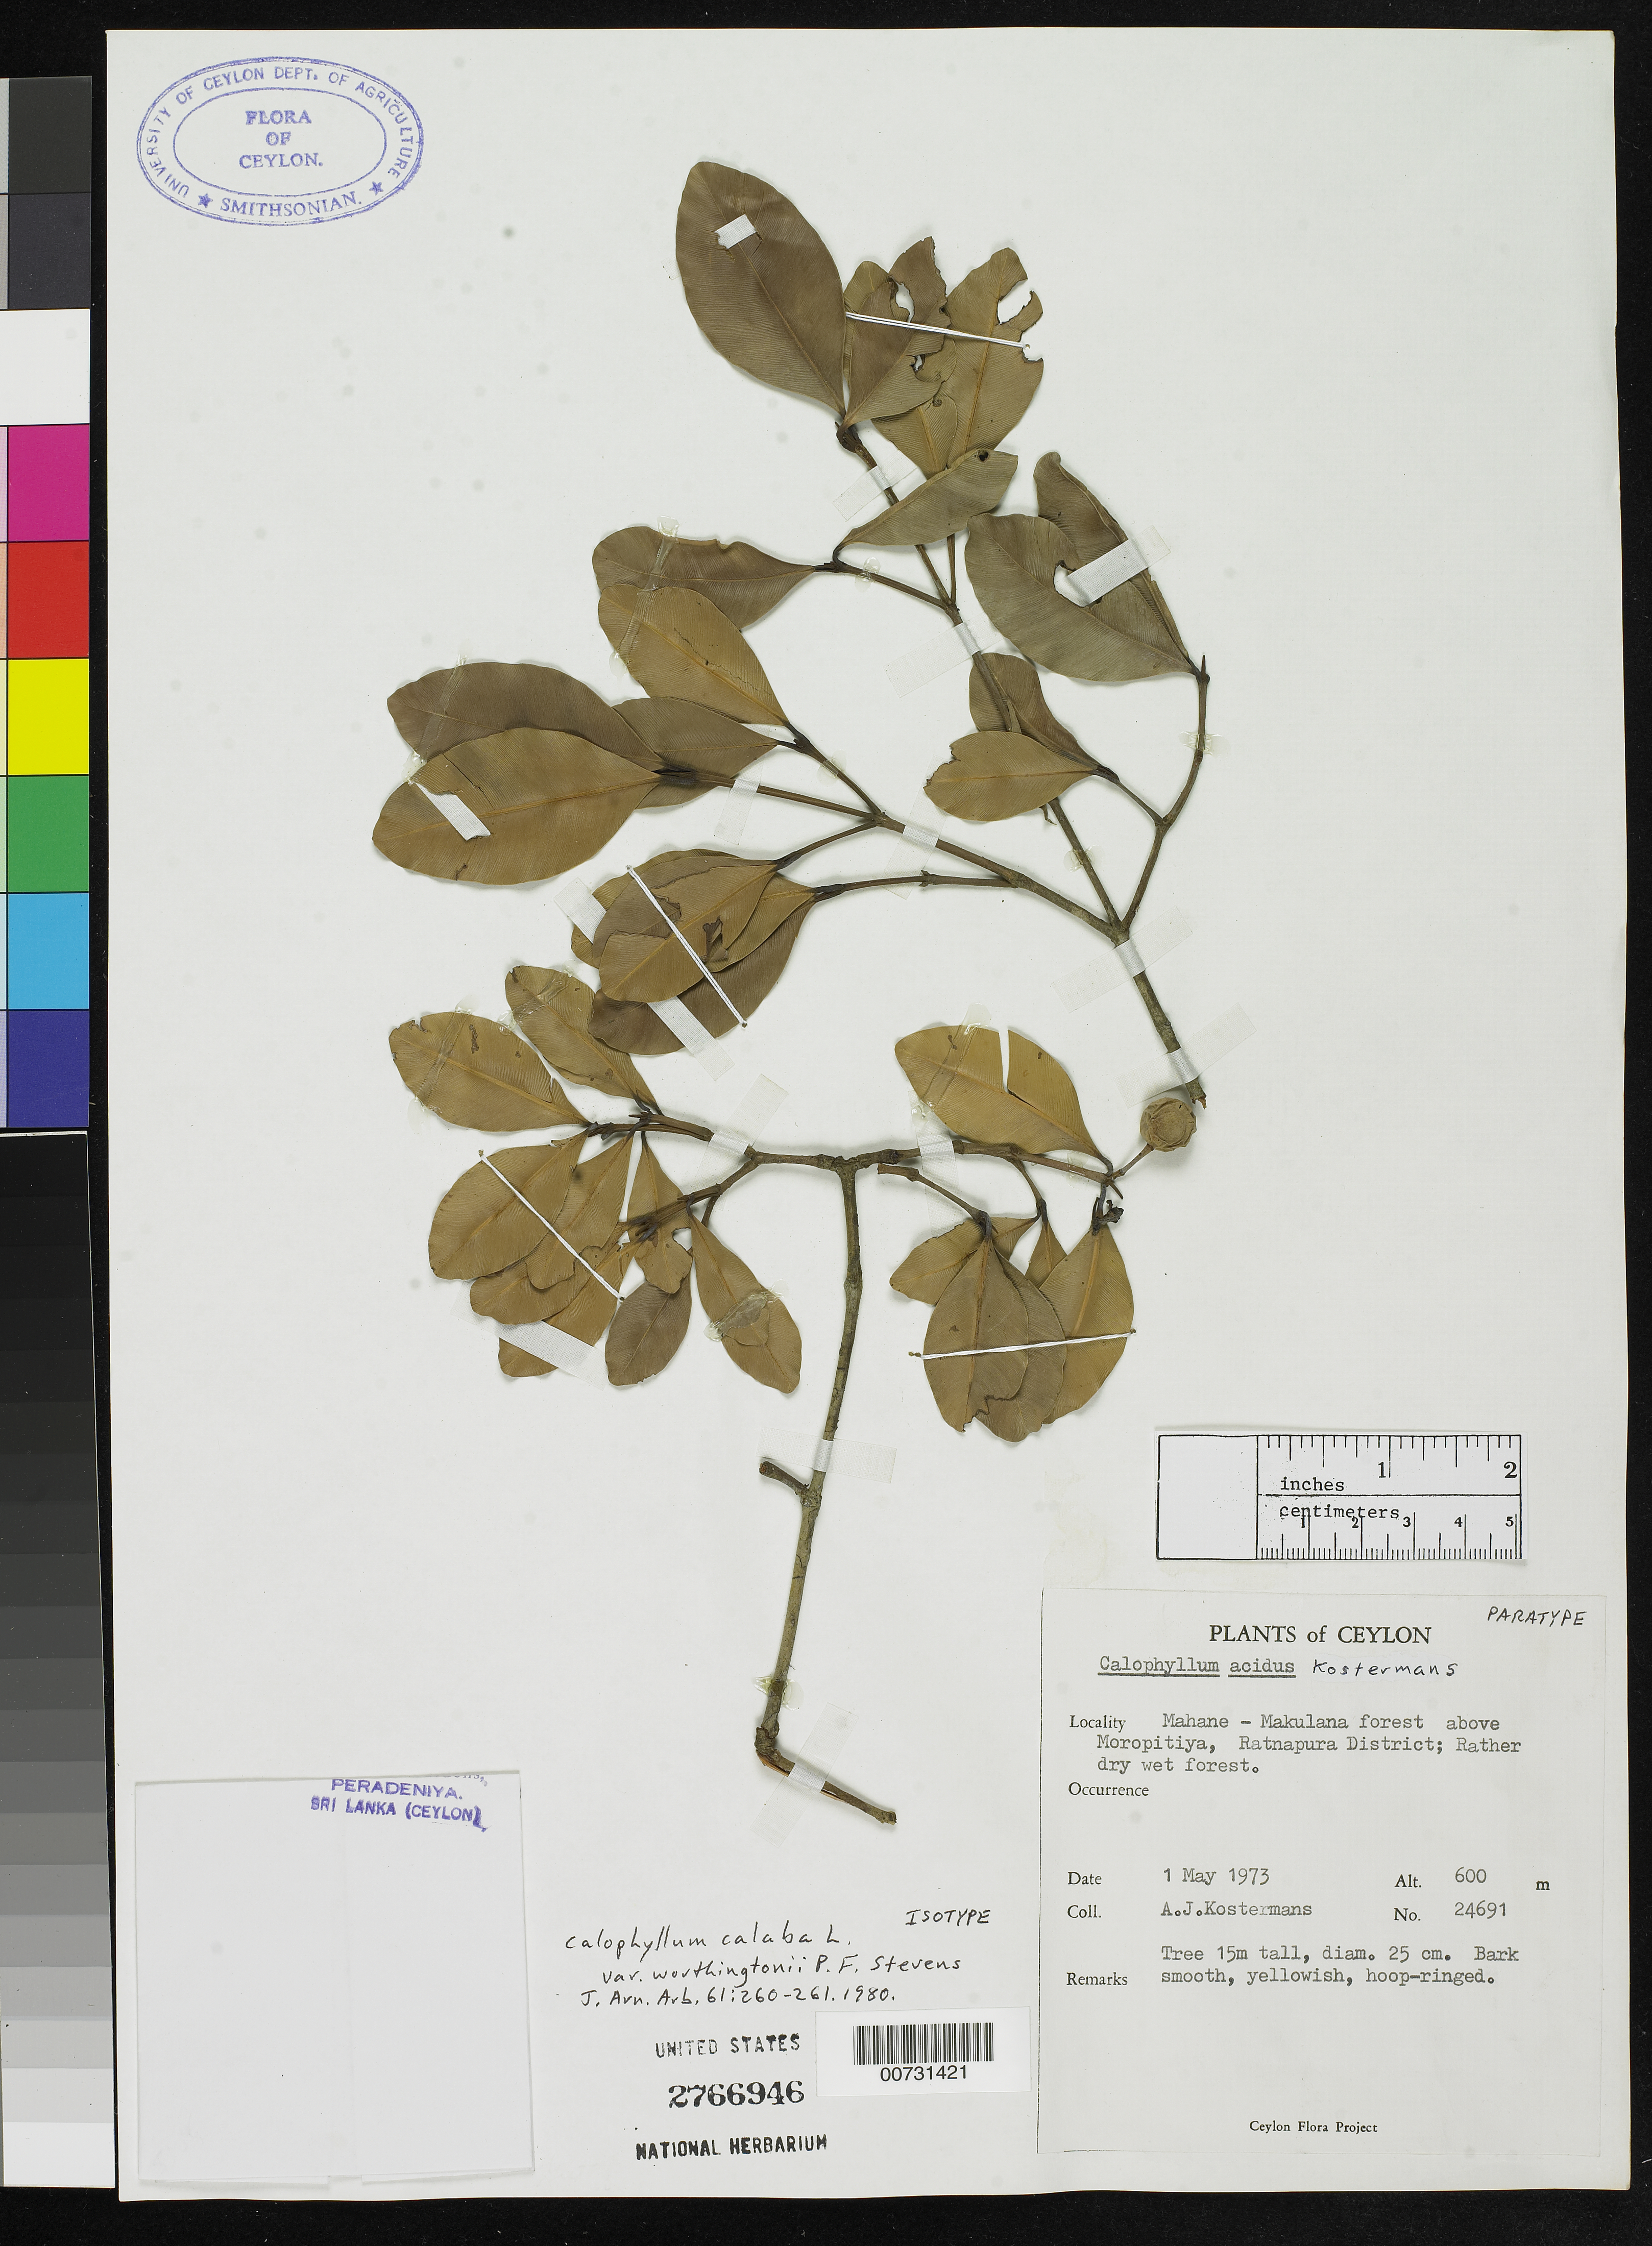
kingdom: Plantae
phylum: Tracheophyta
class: Magnoliopsida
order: Malpighiales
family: Calophyllaceae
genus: Calophyllum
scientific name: Calophyllum calaba var. worthingtonii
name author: P.F. Stevens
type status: Isotype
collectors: A. J. G. Kostermans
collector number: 24691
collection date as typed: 01 May 1973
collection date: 1973-05-01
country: Sri Lanka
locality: Ceylon, Mahane-Makulana forest above Moropitiya, Ratnapura District.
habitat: Rather dry wet forest.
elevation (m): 600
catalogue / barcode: US 2766946